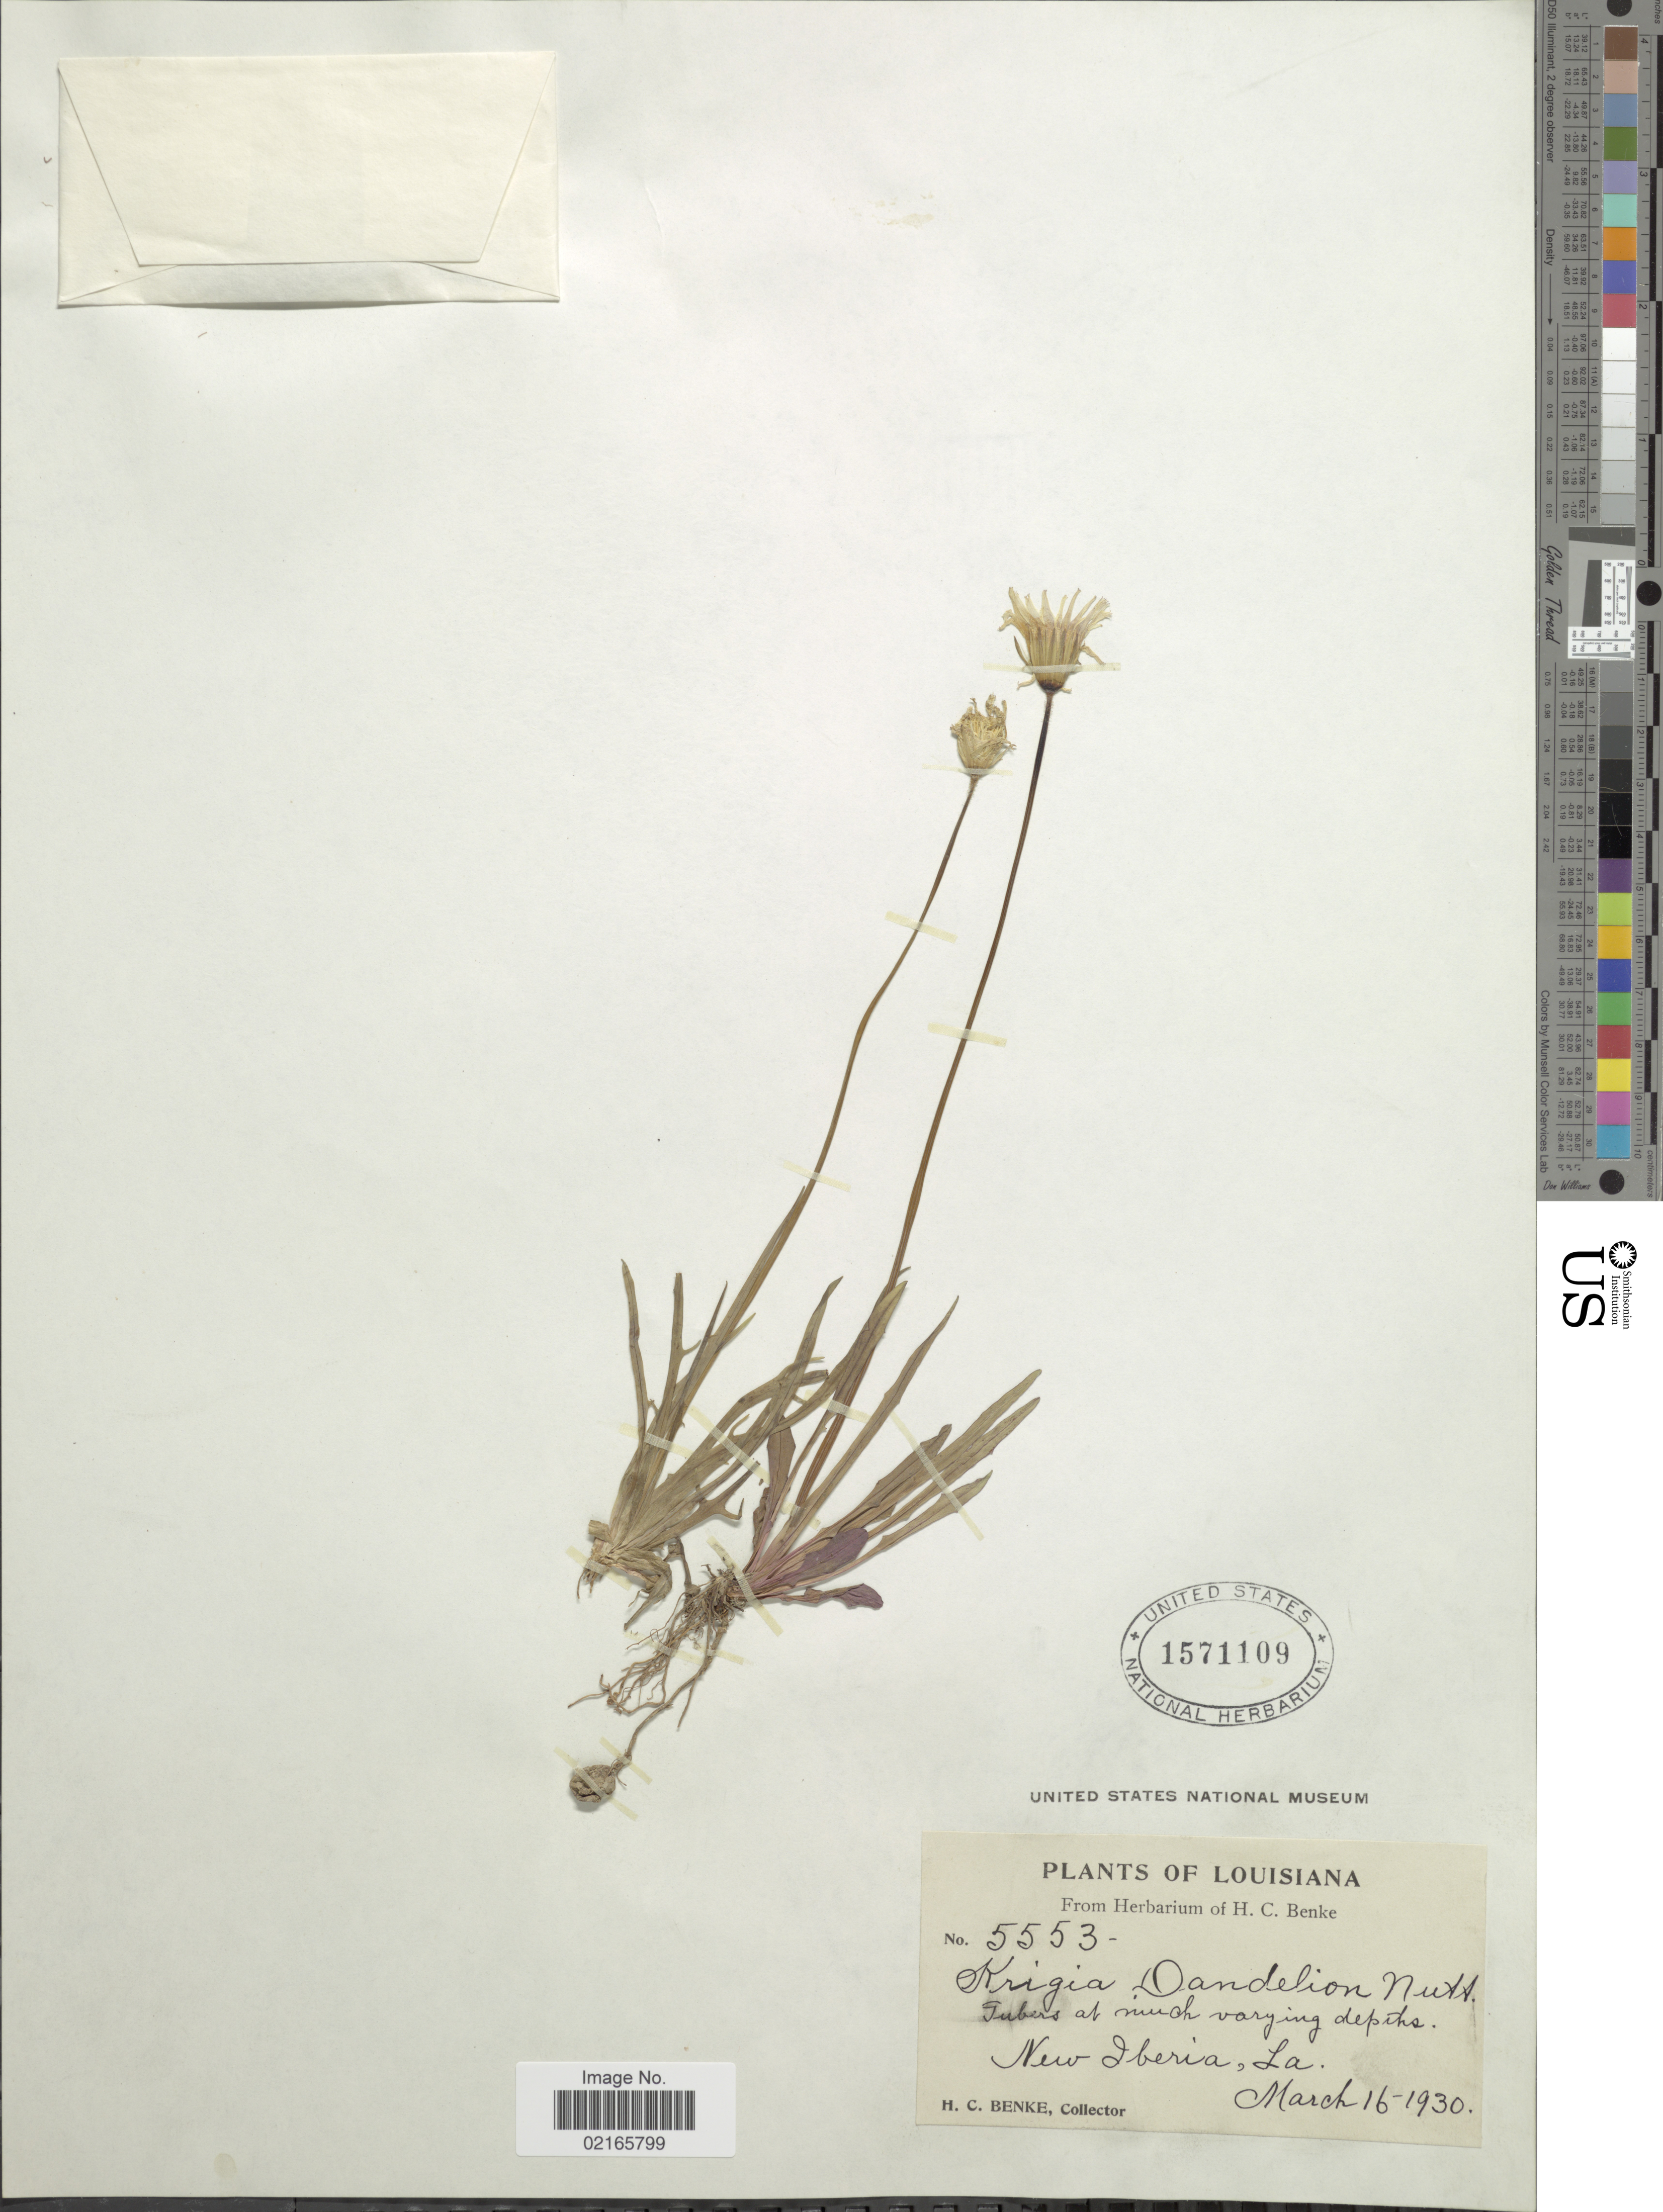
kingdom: Plantae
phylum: Tracheophyta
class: Magnoliopsida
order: Asterales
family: Asteraceae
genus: Krigia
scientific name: Krigia dandelion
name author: (L.) Nutt.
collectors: H. Benke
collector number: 5553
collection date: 1930-03-16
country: United States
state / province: Louisiana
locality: New Iberia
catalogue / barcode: US 1571109